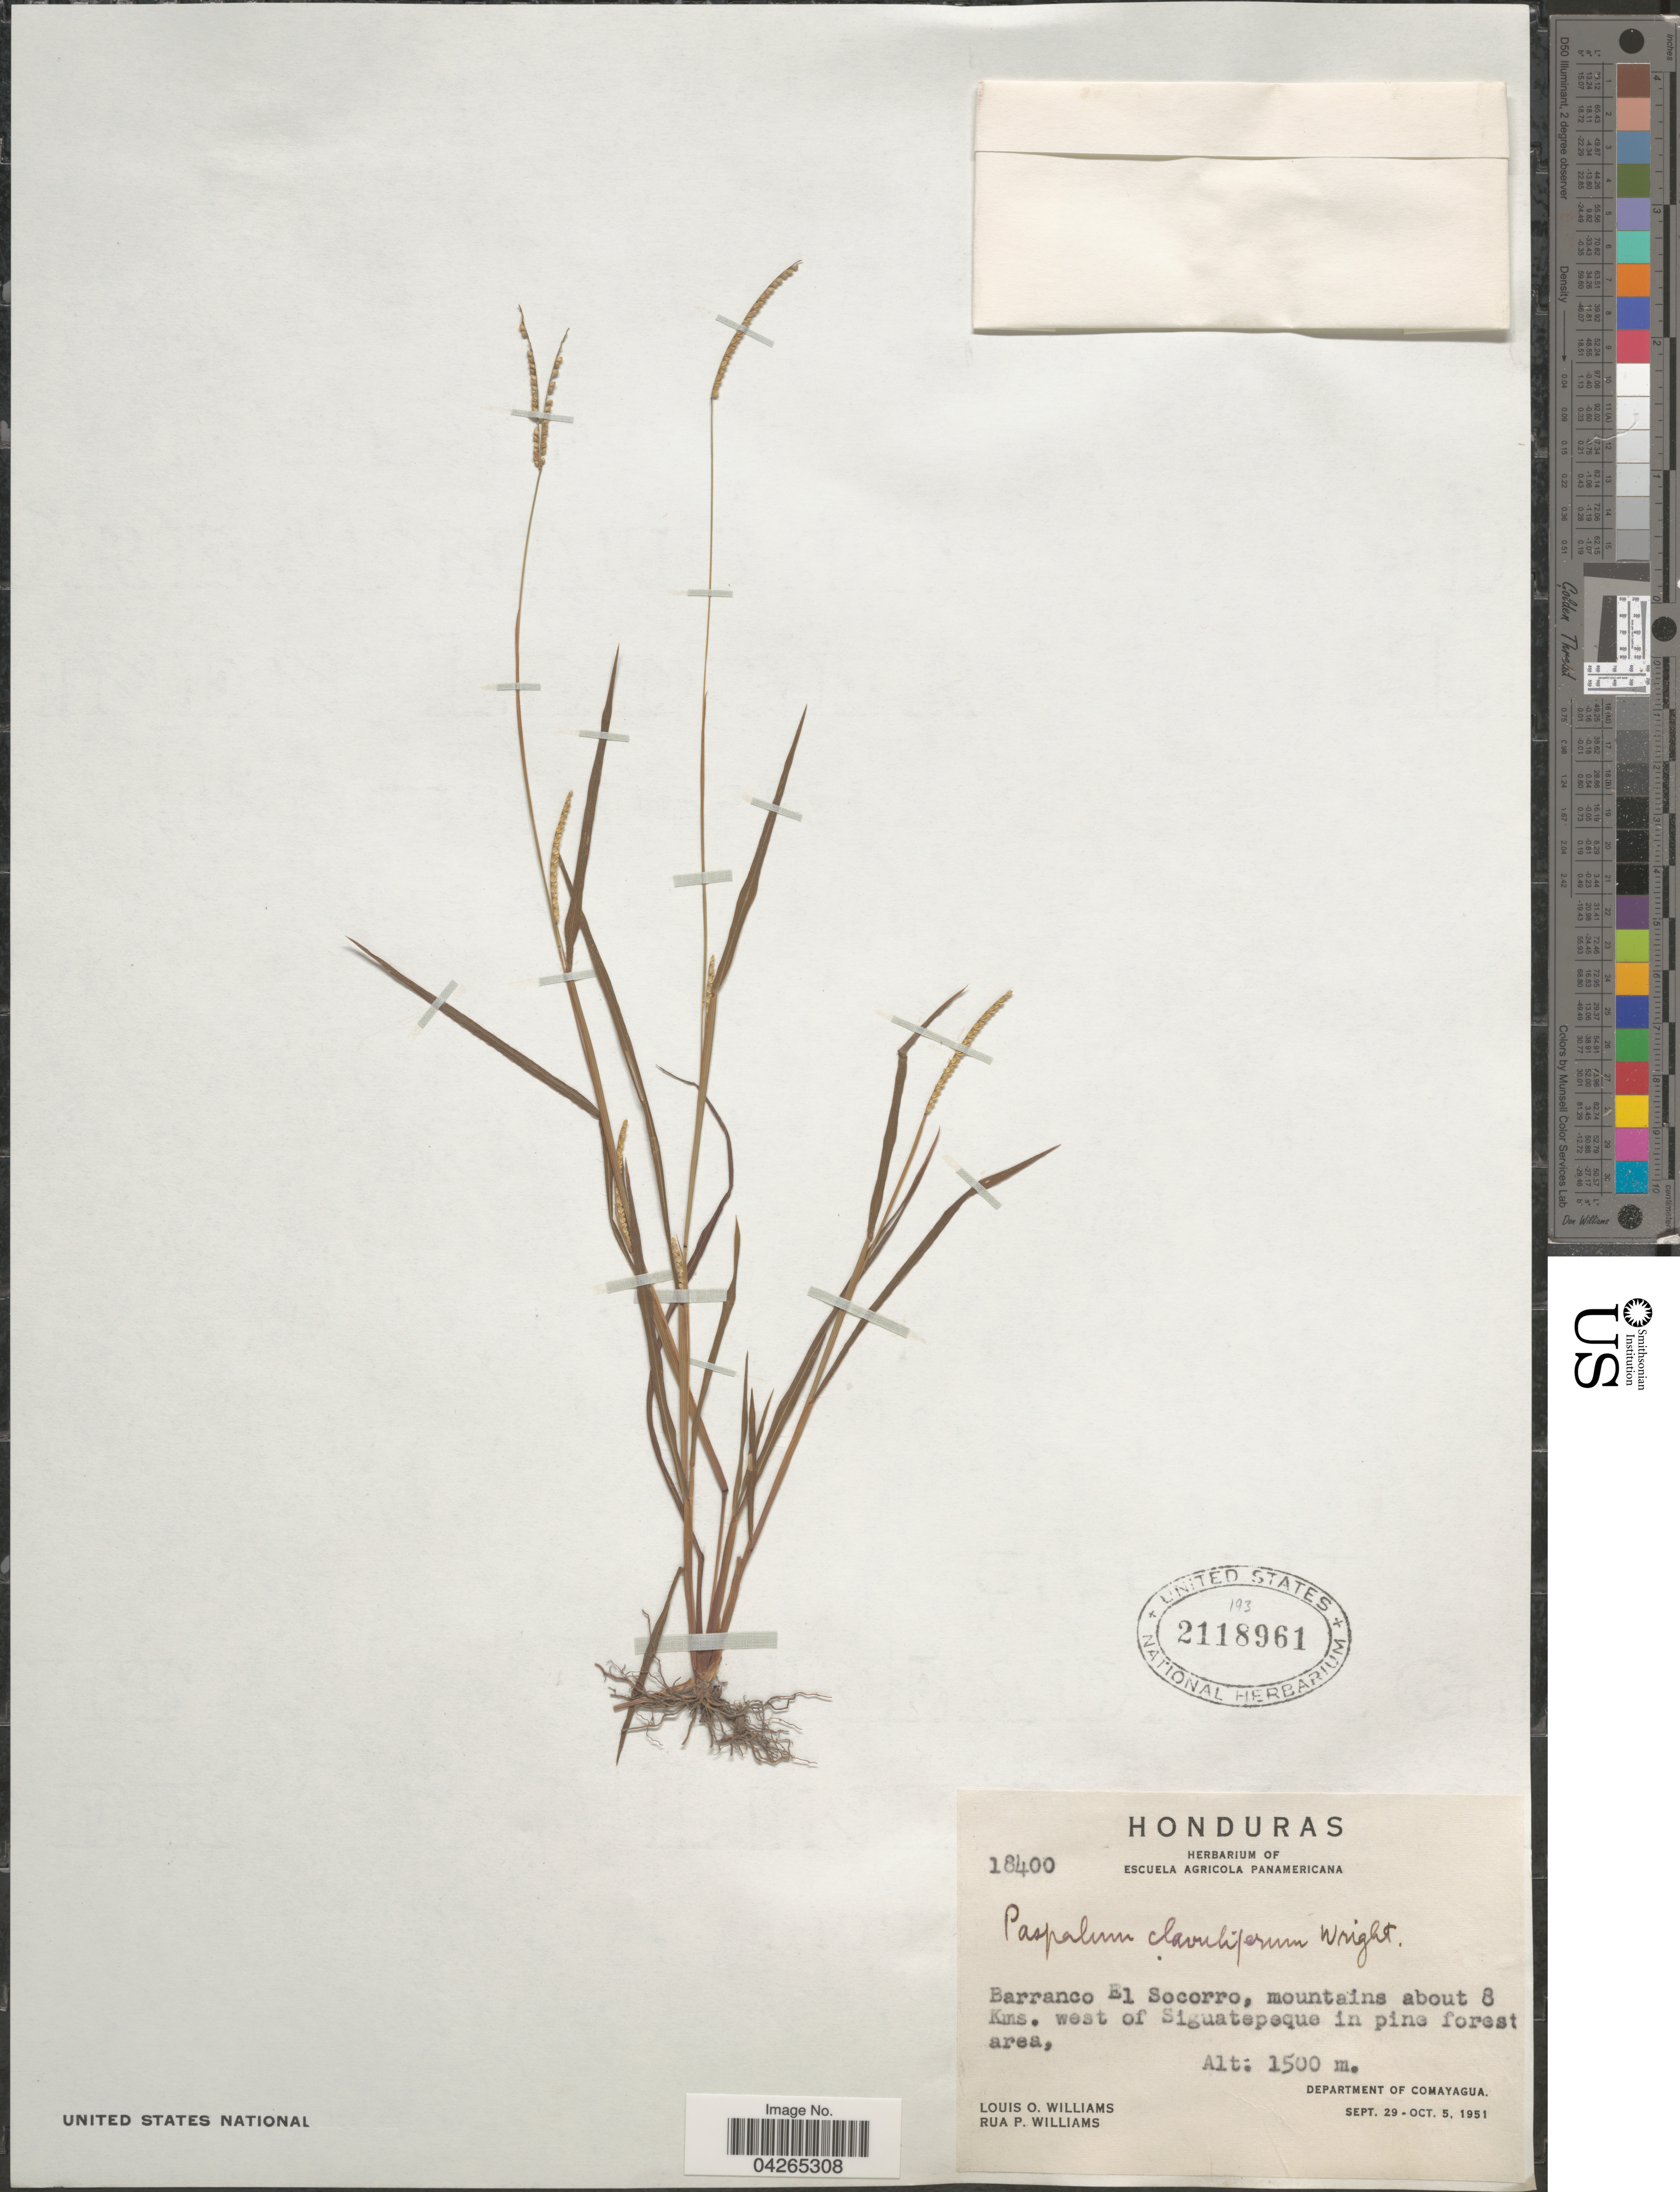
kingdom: Plantae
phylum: Tracheophyta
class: Liliopsida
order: Poales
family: Poaceae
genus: Paspalum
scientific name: Paspalum claviliferum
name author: C. Wright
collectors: L. O. Williams & R. P. Williams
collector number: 18400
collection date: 1951-09-29/1951-10-05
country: Honduras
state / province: Comayagua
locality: Barranco El Socorro, mountains about 8 Kms. west of Siguatepeque in pine forest area, Department of Comayagua.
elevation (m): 1500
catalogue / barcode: US 2118961